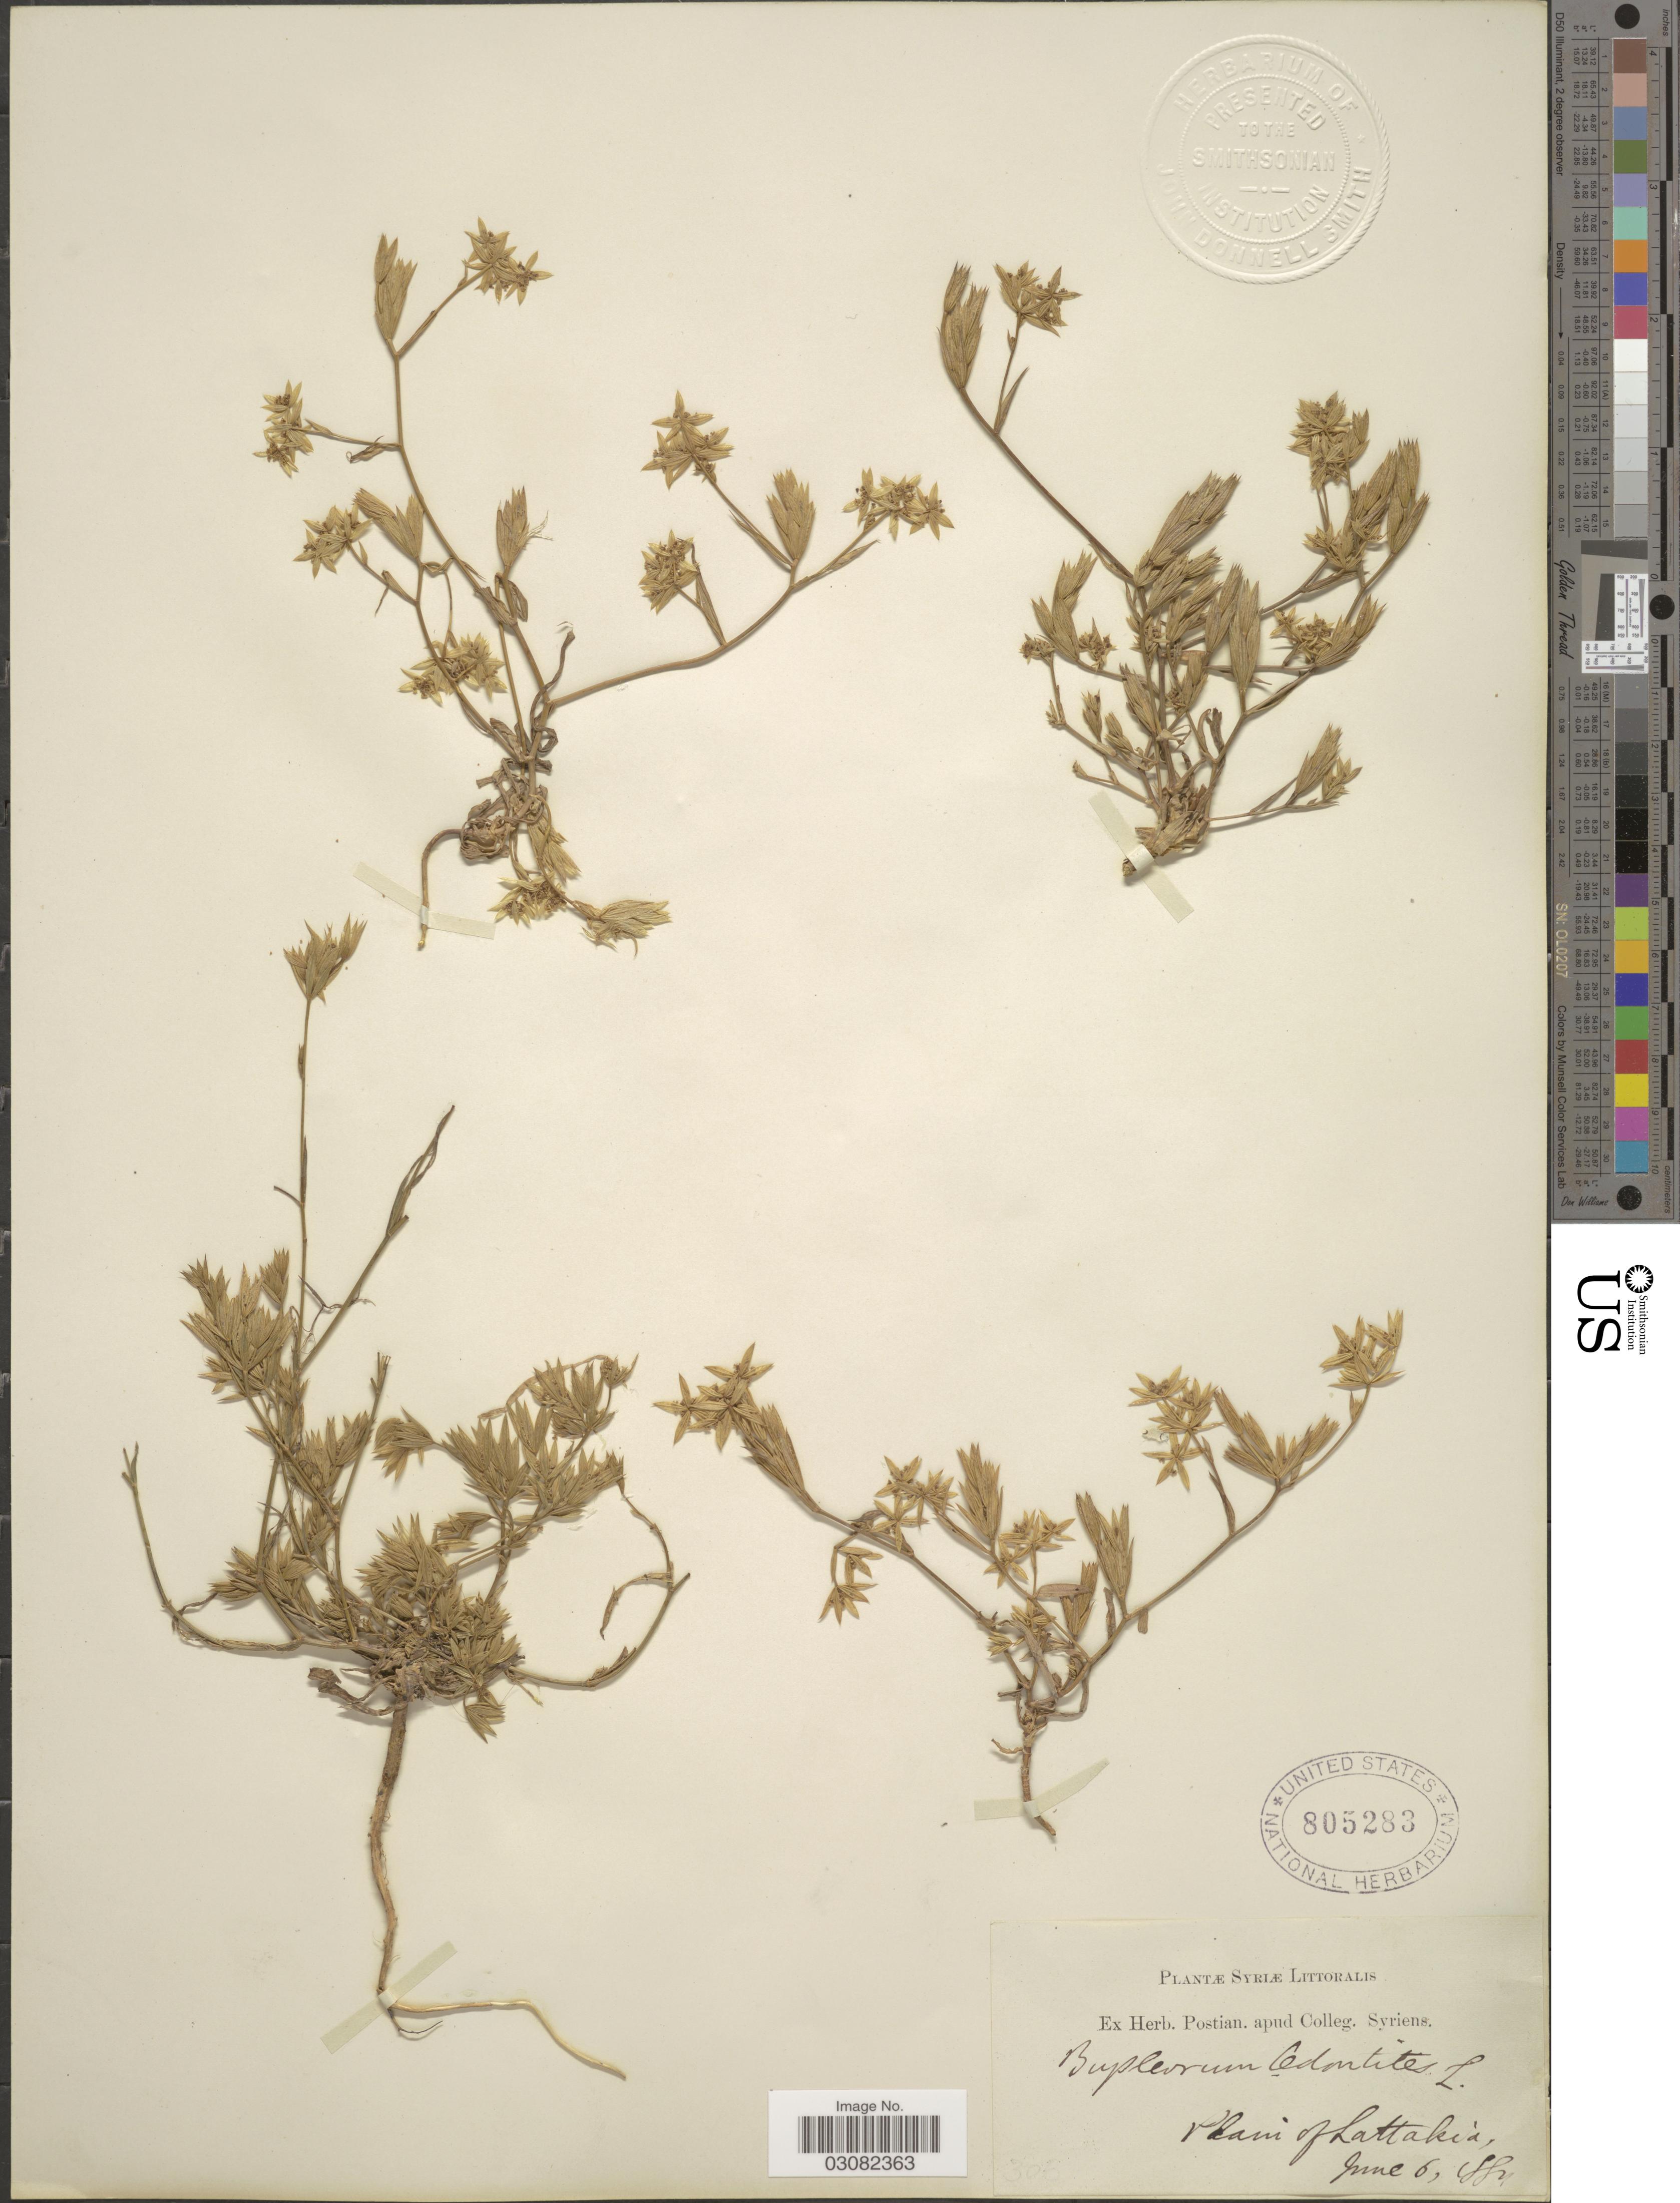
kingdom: Plantae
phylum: Tracheophyta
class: Magnoliopsida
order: Apiales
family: Apiaceae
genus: Bupleurum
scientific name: Bupleurum odontites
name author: L.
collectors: ex herb. Postian. apud Colleg. Syriens. Protest. USE "Fannie P. A. Shepard" (10308853) AS PRIMARY COLLECTOR INSTEAD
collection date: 1884-06-06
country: Syria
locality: Syriæ Littoralis. Plain of Lattakia.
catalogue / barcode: US 805283